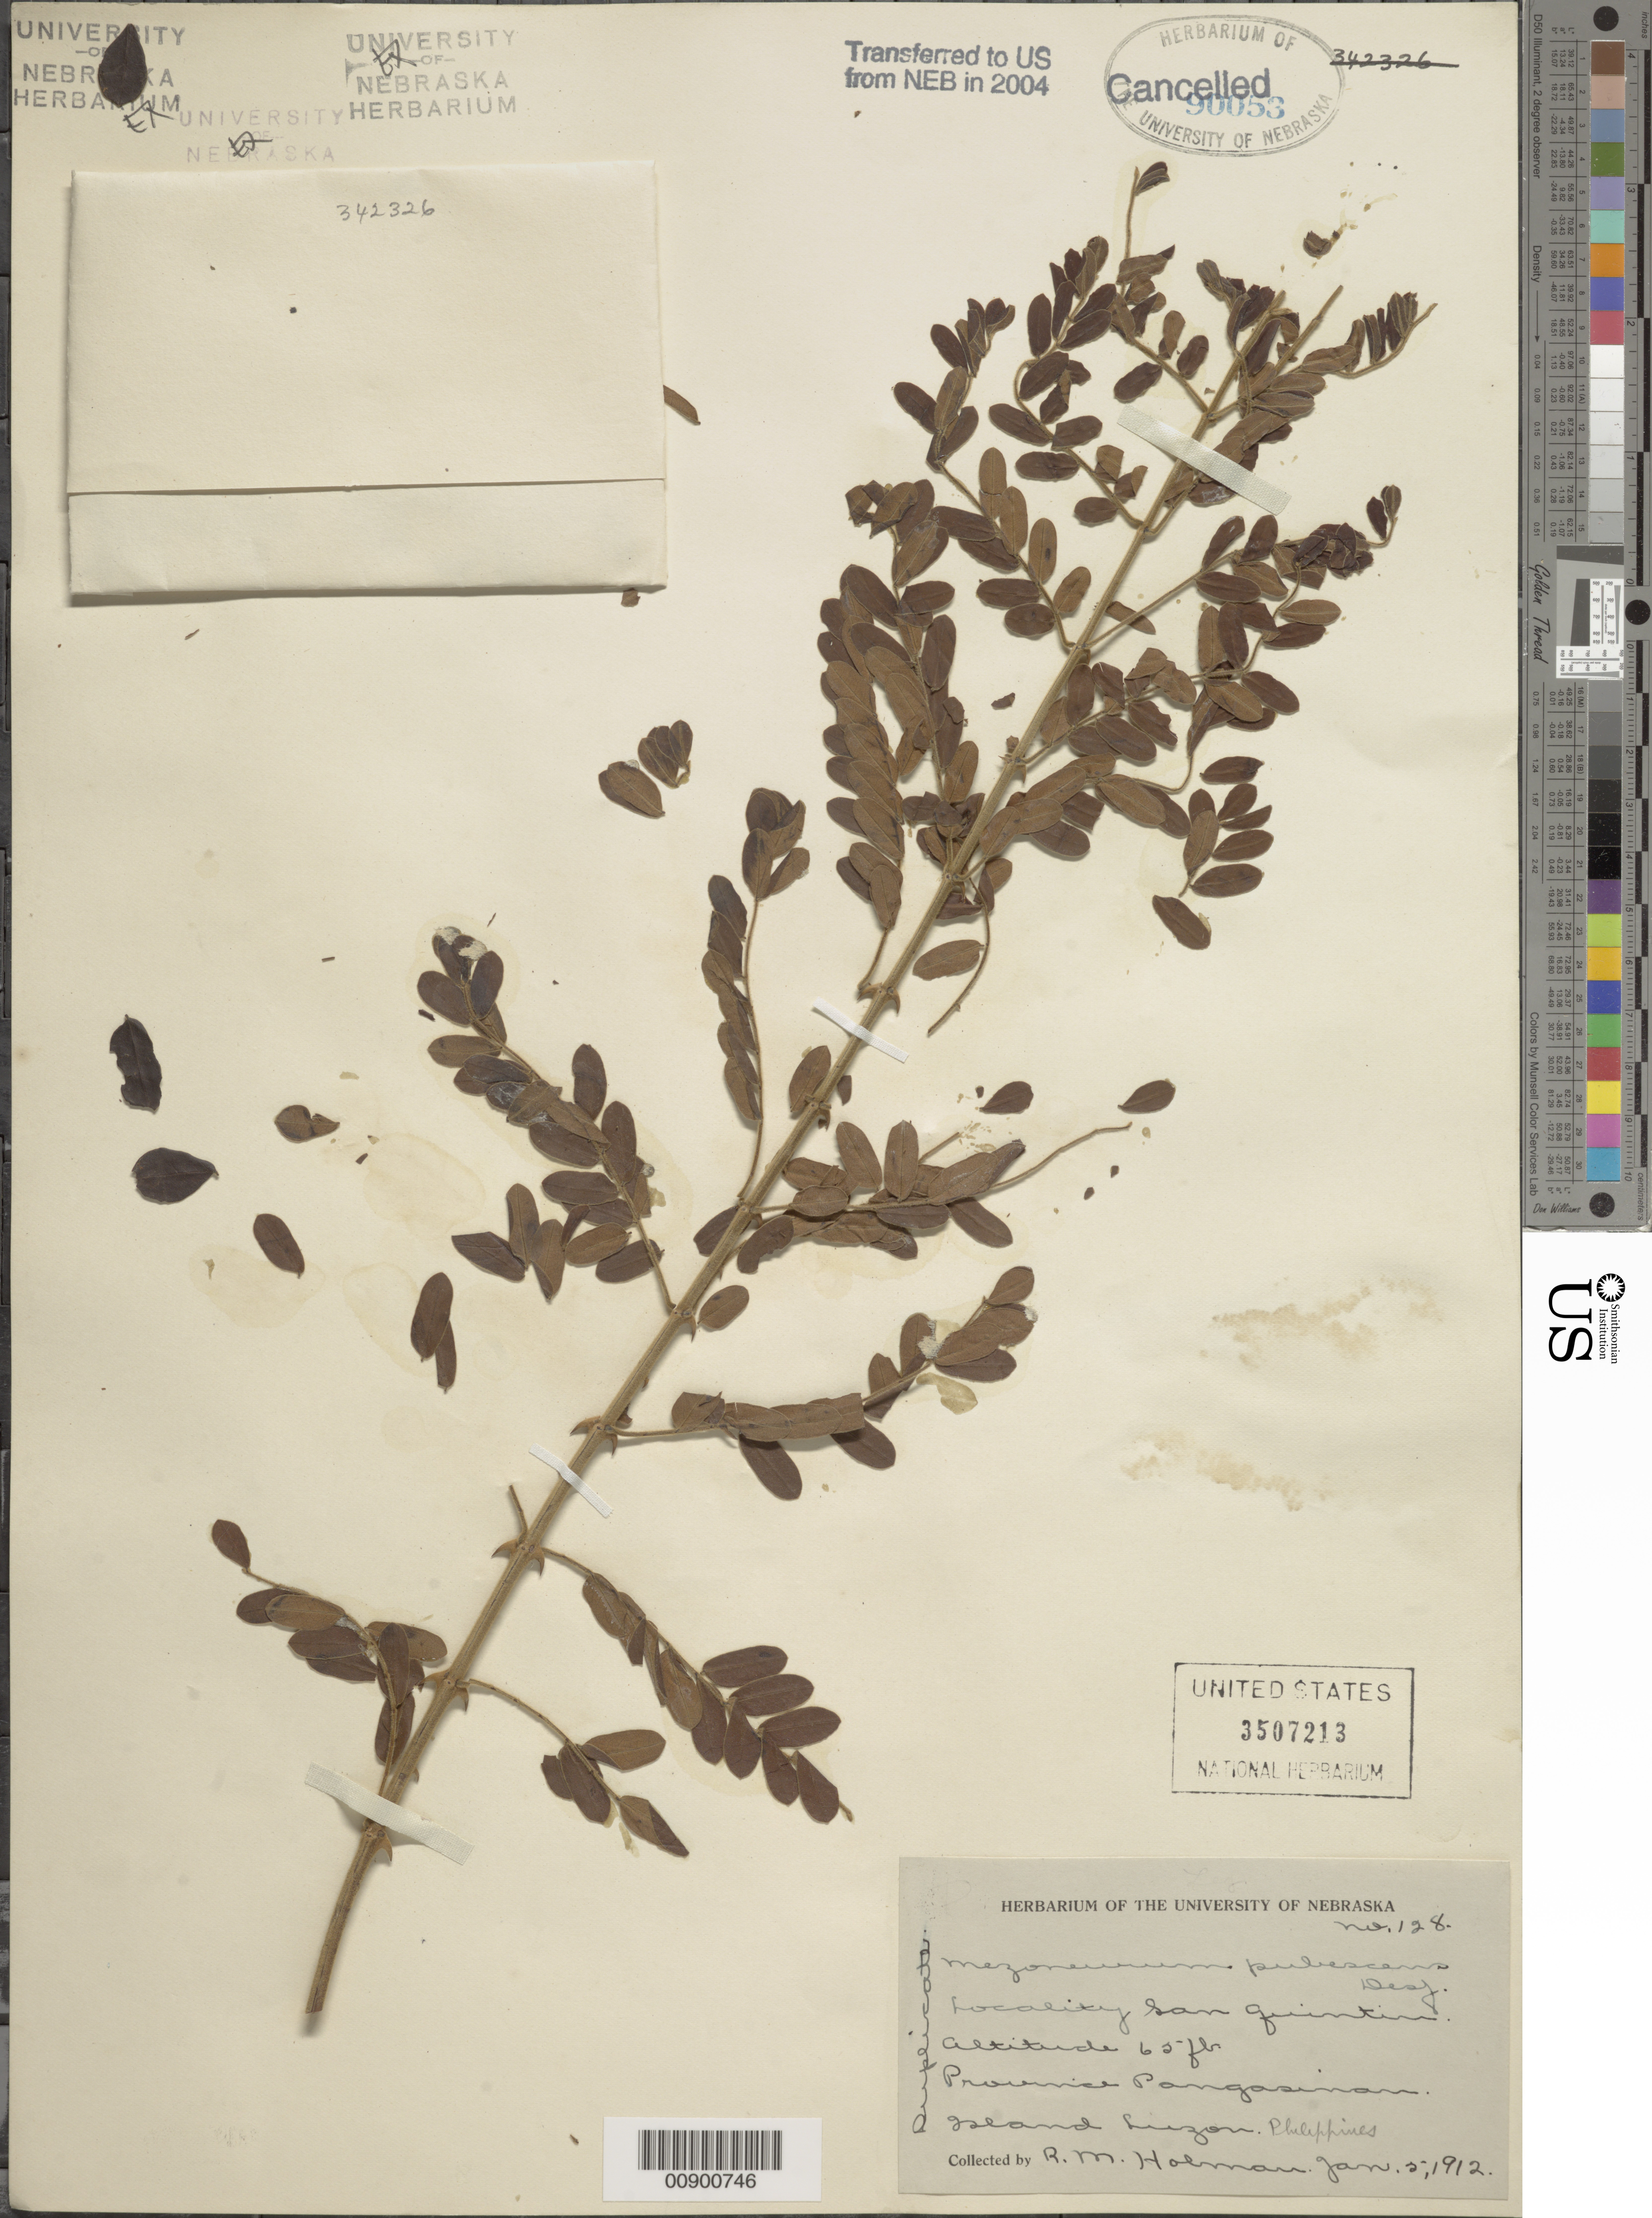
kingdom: Plantae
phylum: Tracheophyta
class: Magnoliopsida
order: Fabales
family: Fabaceae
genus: Mezoneuron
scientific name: Mezoneuron pubescens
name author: Desf.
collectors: R. Holman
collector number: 128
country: Philippines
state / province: Ilocos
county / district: Pangasinan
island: Luzon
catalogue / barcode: US 3507213